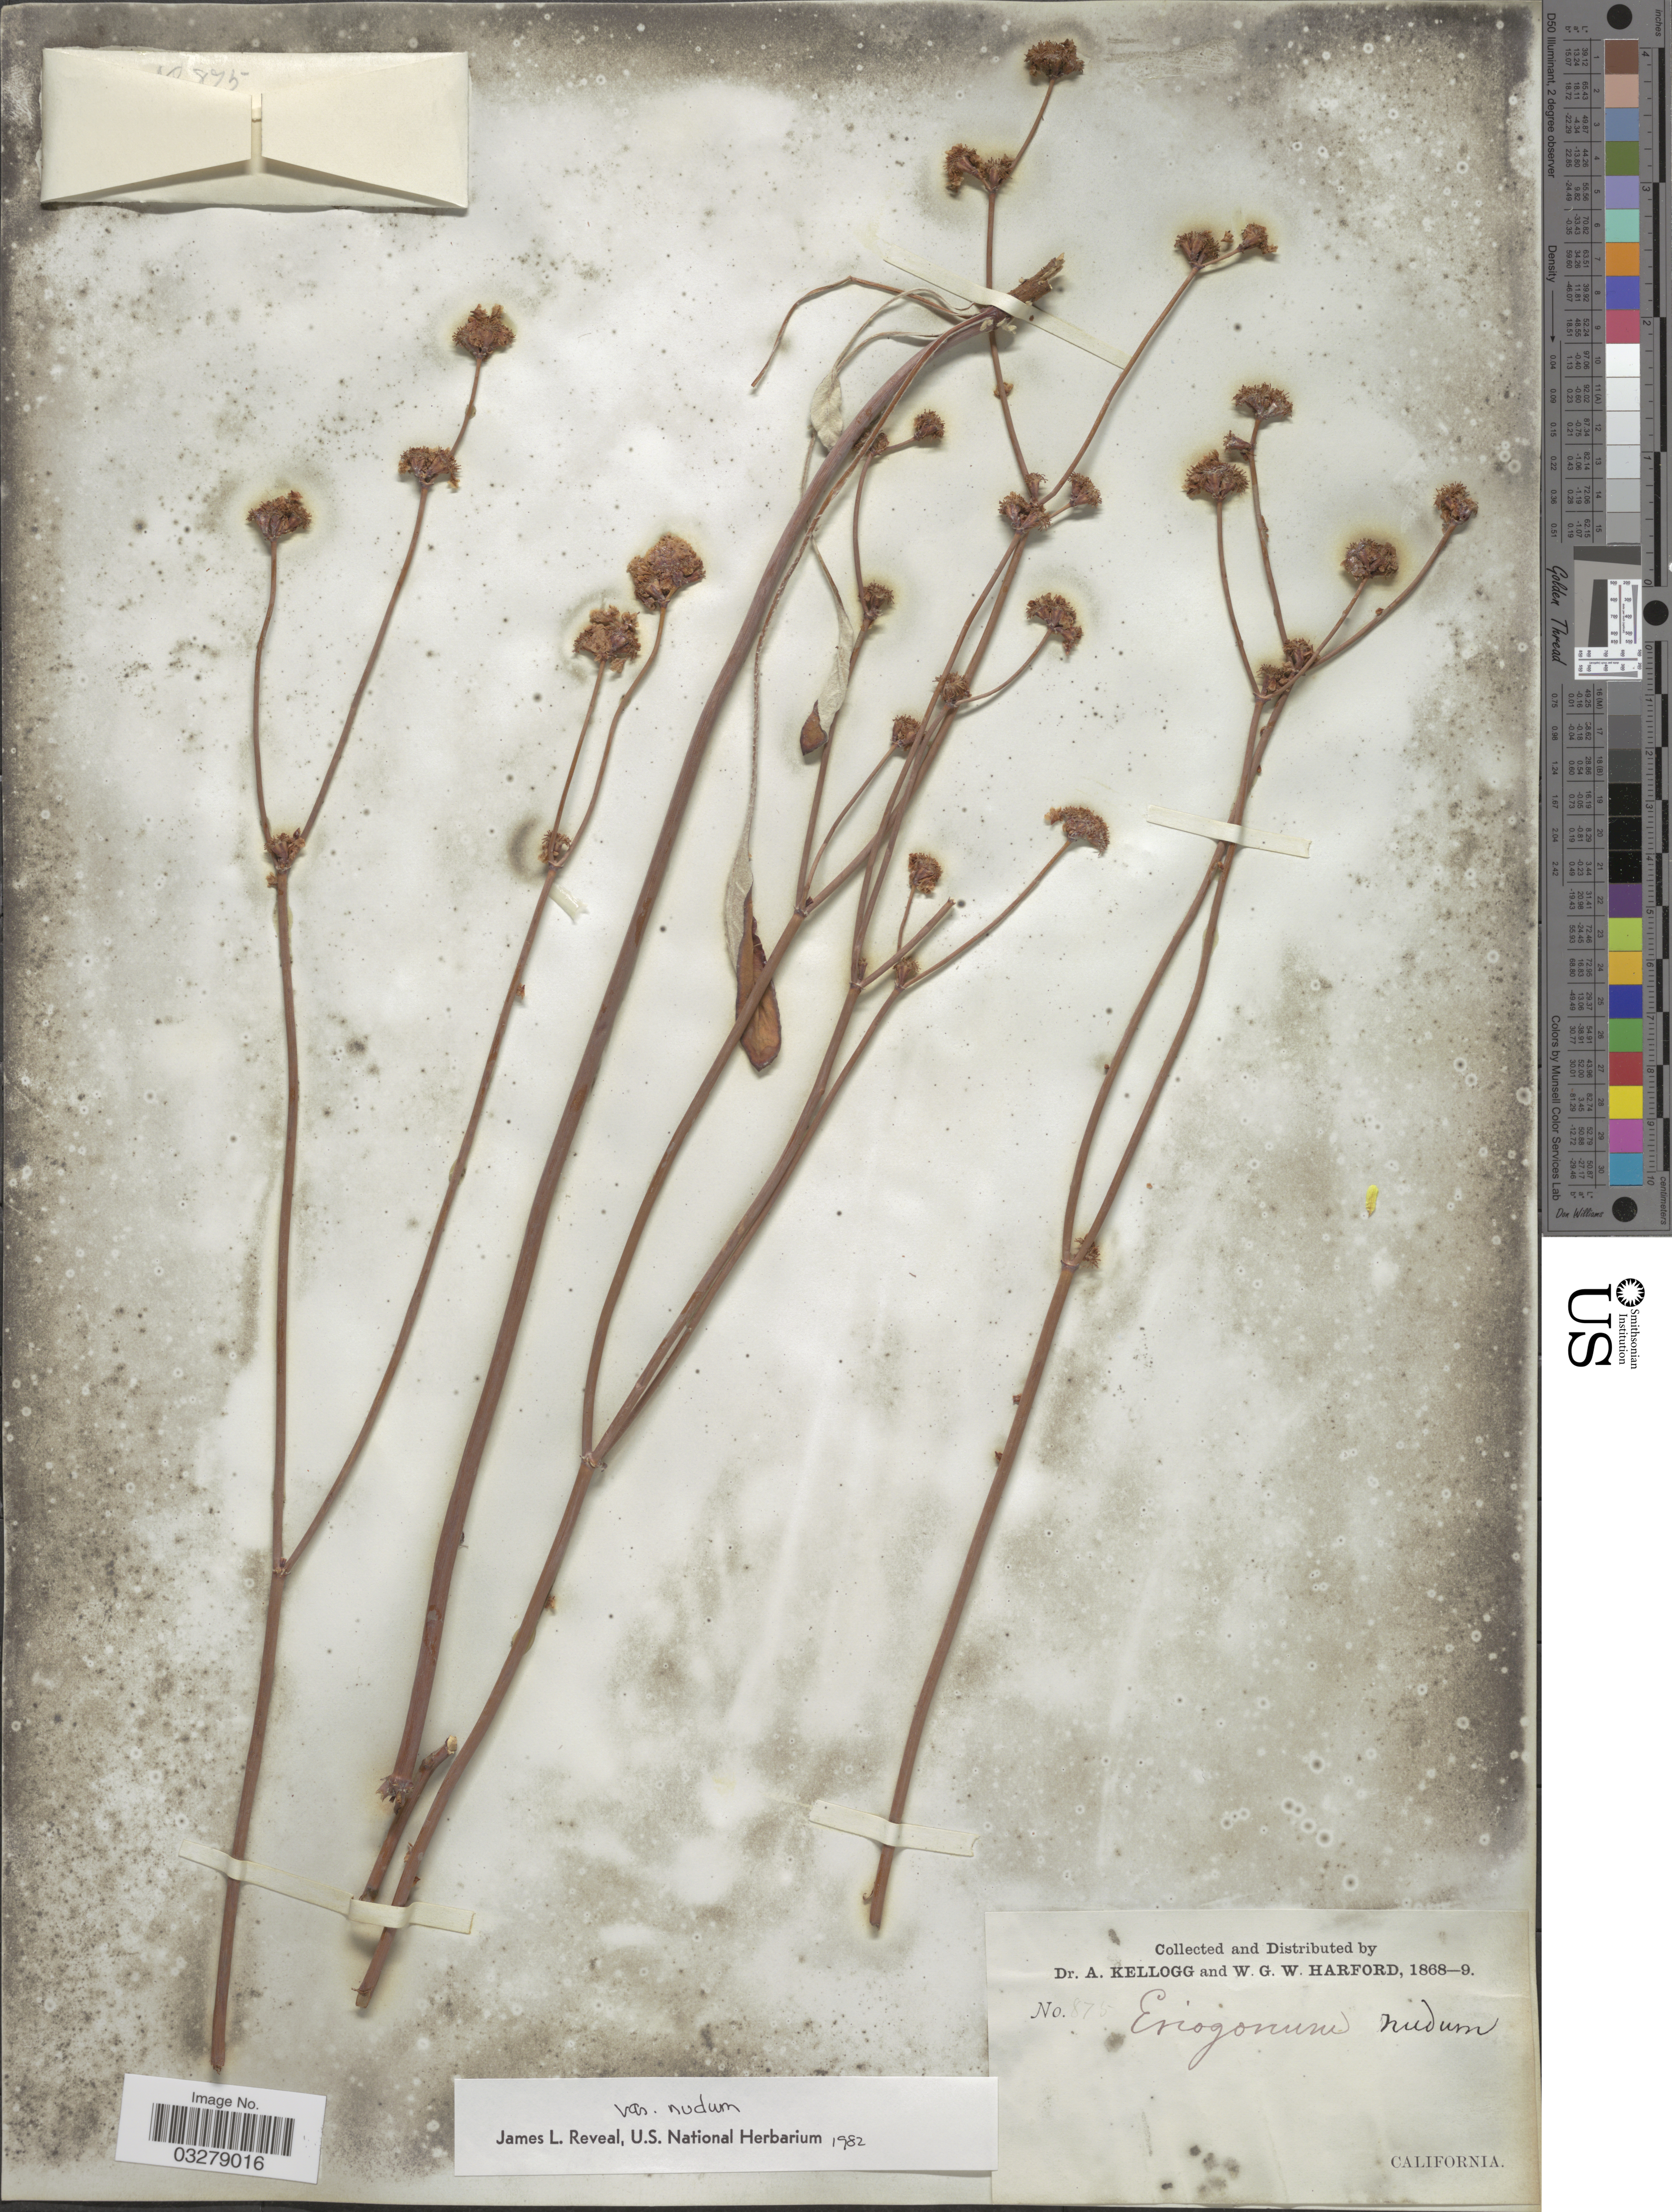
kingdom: Plantae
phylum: Tracheophyta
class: Magnoliopsida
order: Caryophyllales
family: Polygonaceae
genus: Eriogonum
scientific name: Eriogonum nudum var. nudum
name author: Douglas ex Benth.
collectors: A. Kellogg & W. G. W. Harford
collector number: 875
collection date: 1868/1869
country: United States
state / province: California